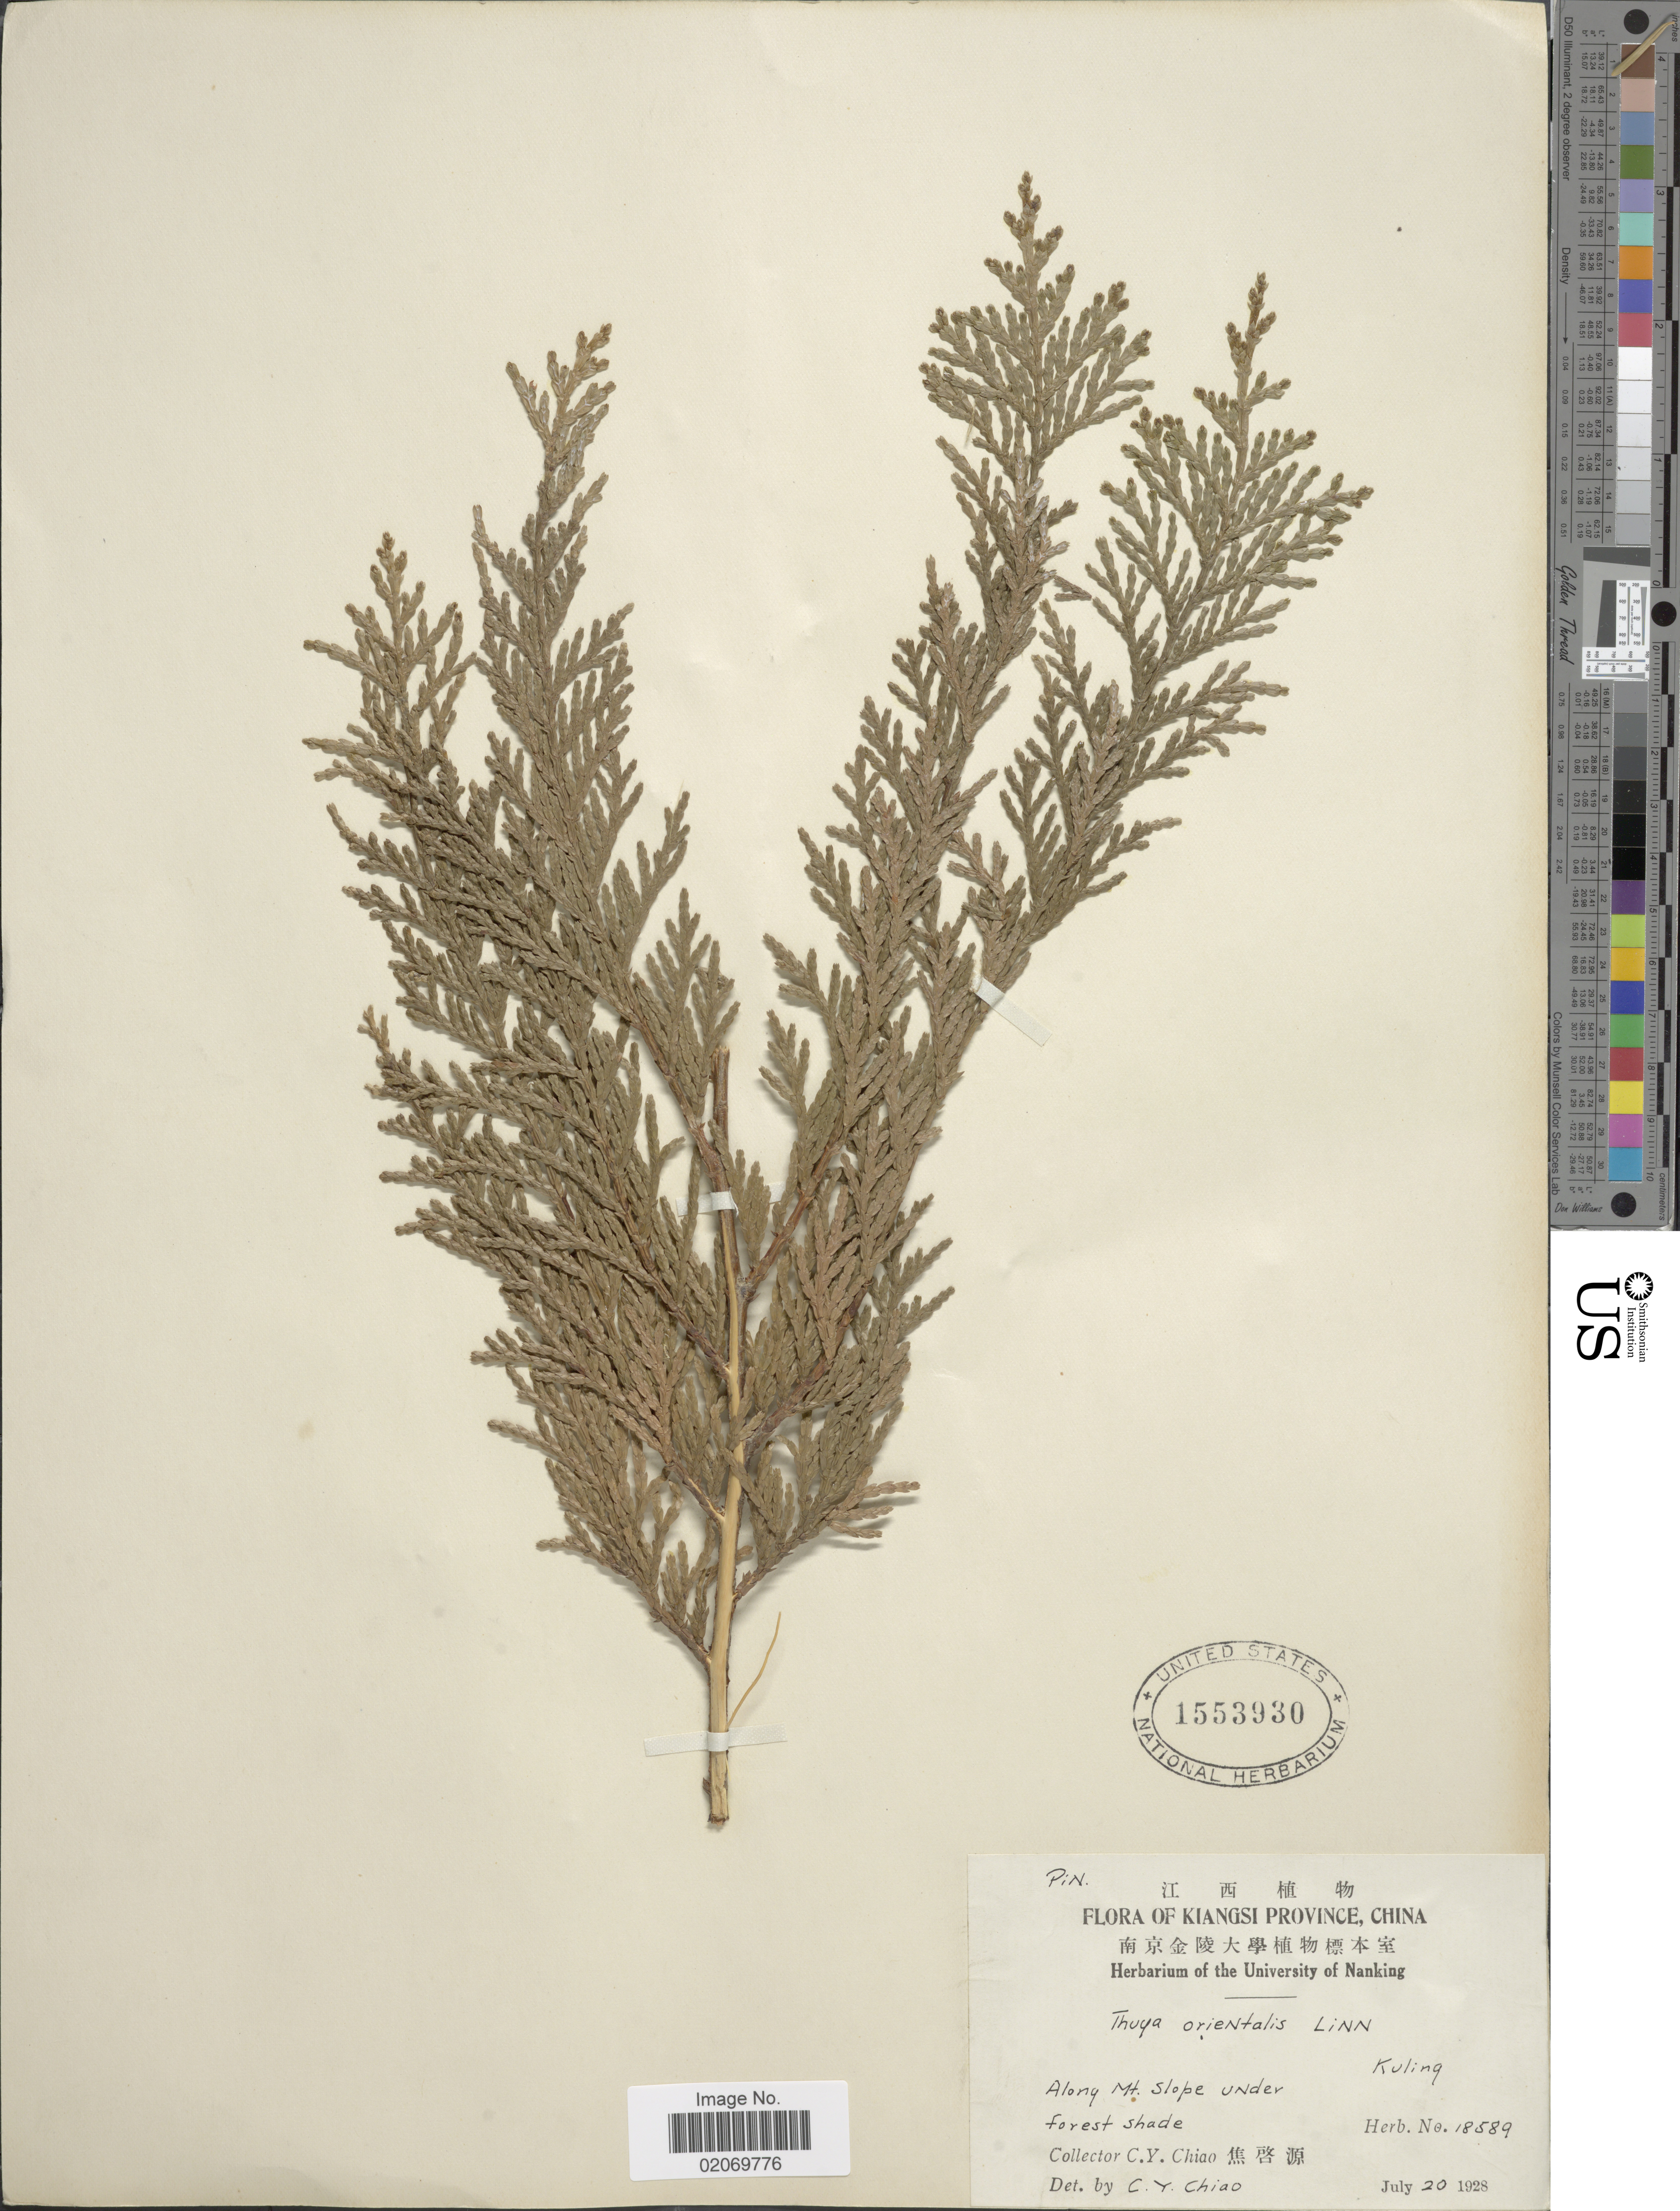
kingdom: Plantae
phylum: Tracheophyta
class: Pinopsida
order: Pinales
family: Cupressaceae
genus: Thuja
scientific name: Thuja orientalis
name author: L.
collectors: C. Y. Chiao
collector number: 18589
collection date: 1928-07-20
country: China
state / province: Jiangxi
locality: Kiangsi Province, Along Mt slope under forest shade, Kuling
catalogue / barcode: US 1553930